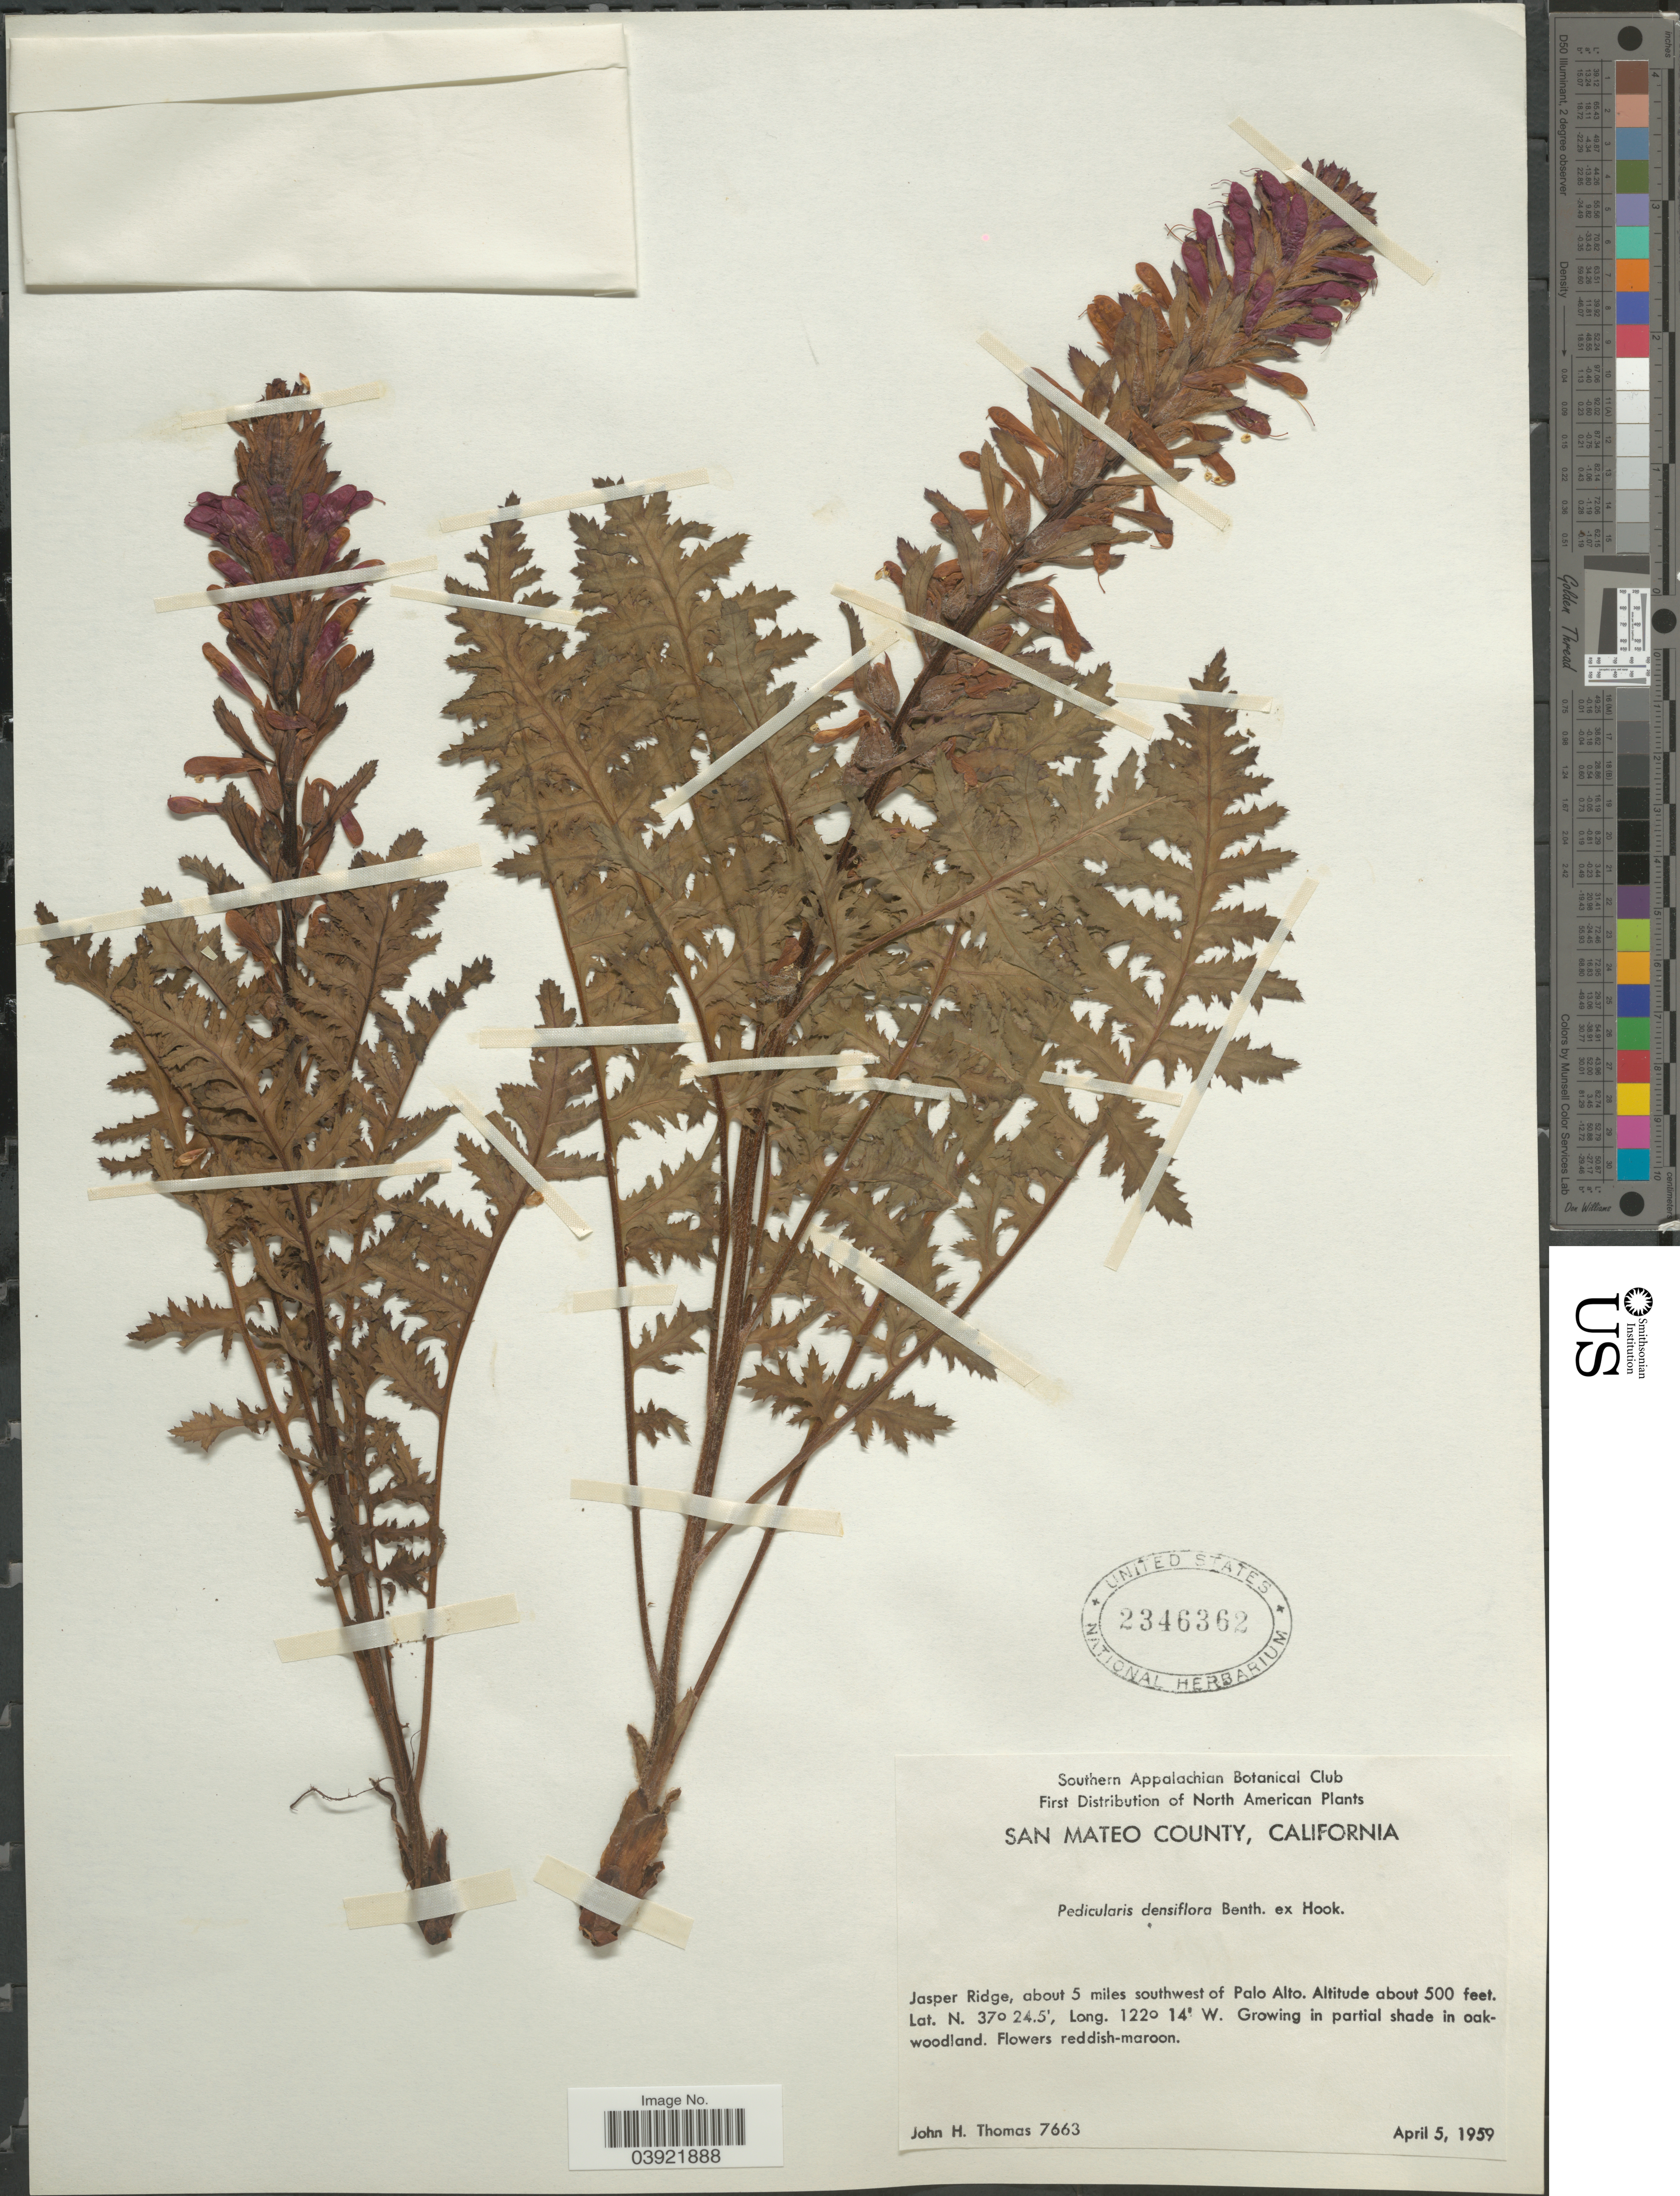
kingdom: Plantae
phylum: Tracheophyta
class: Magnoliopsida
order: Lamiales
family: Orobanchaceae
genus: Pedicularis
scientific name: Pedicularis densiflora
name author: Benth.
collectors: J. H. Thomas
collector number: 7663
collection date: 1959-04-05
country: United States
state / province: California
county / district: San Mateo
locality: San Mateo County. Jasper Ridge, about 5 miles southwest of Palo Alto.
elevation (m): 152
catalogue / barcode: US 2346362